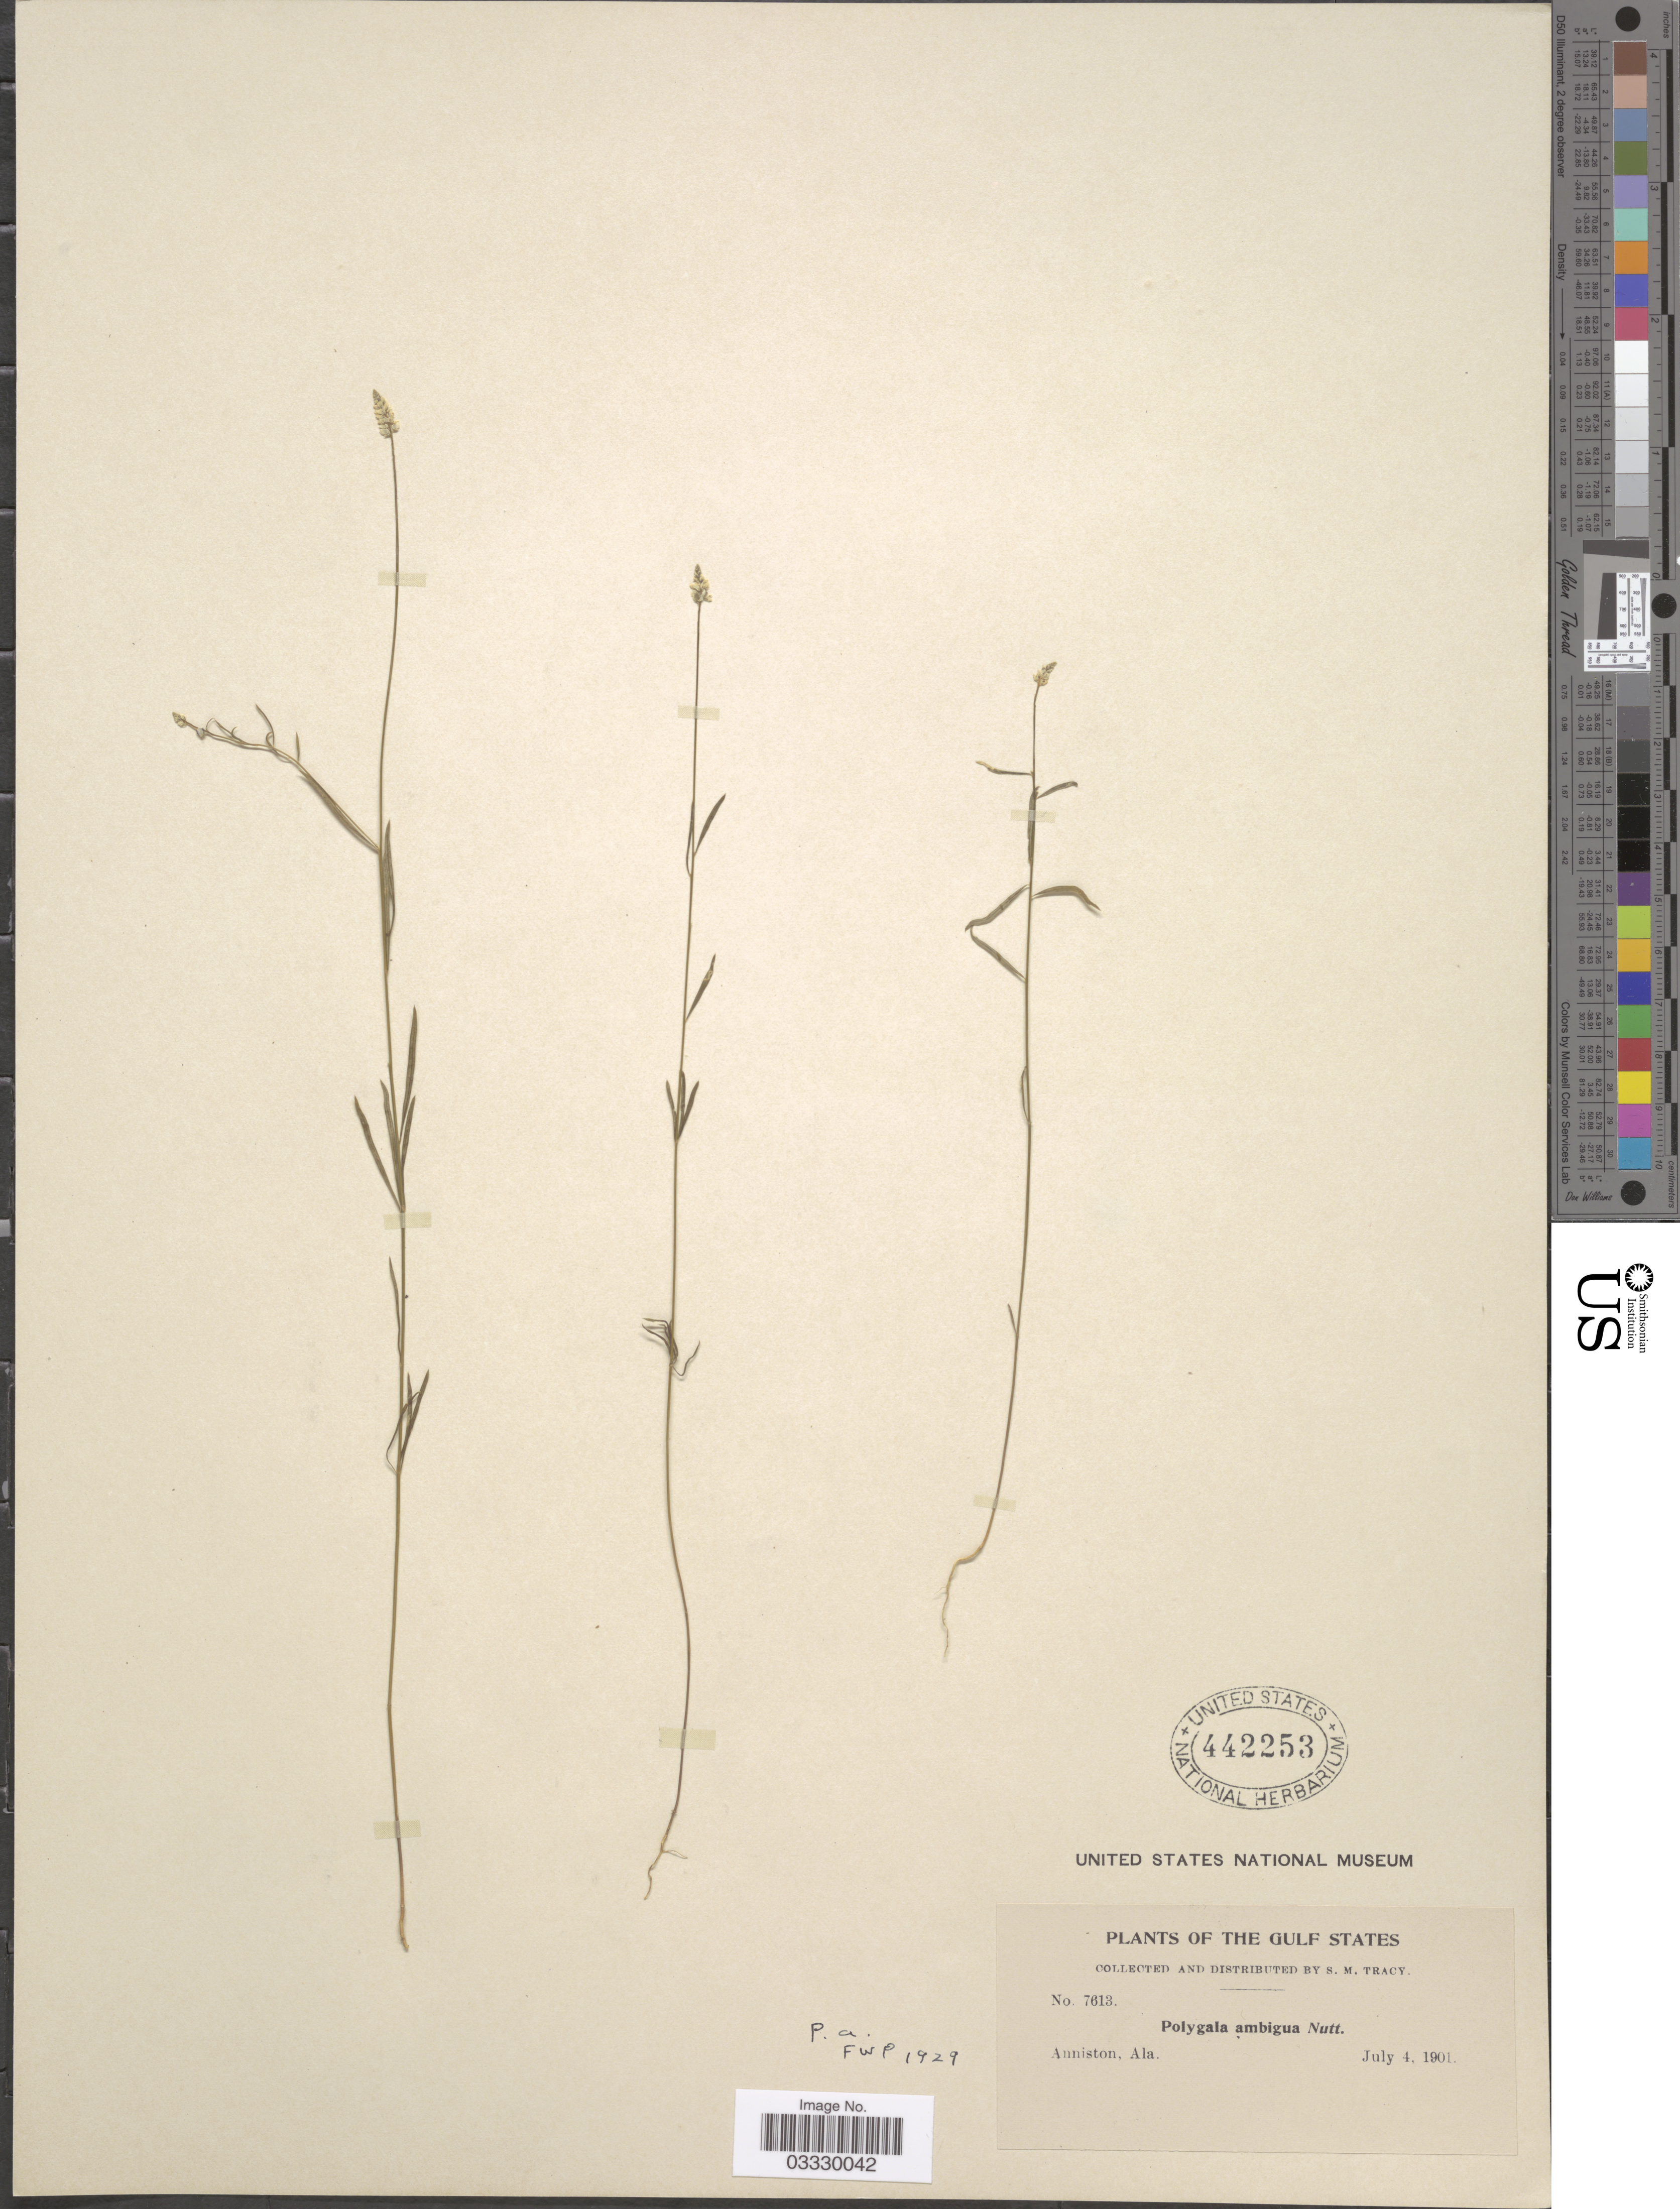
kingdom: Plantae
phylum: Tracheophyta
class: Magnoliopsida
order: Fabales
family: Polygalaceae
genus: Polygala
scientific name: Polygala ambigua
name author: Nutt.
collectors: S. M. Tracy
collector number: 7613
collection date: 1901-07-04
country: United States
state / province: Alabama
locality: The Gulf States. Anniston.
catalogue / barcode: US 442253